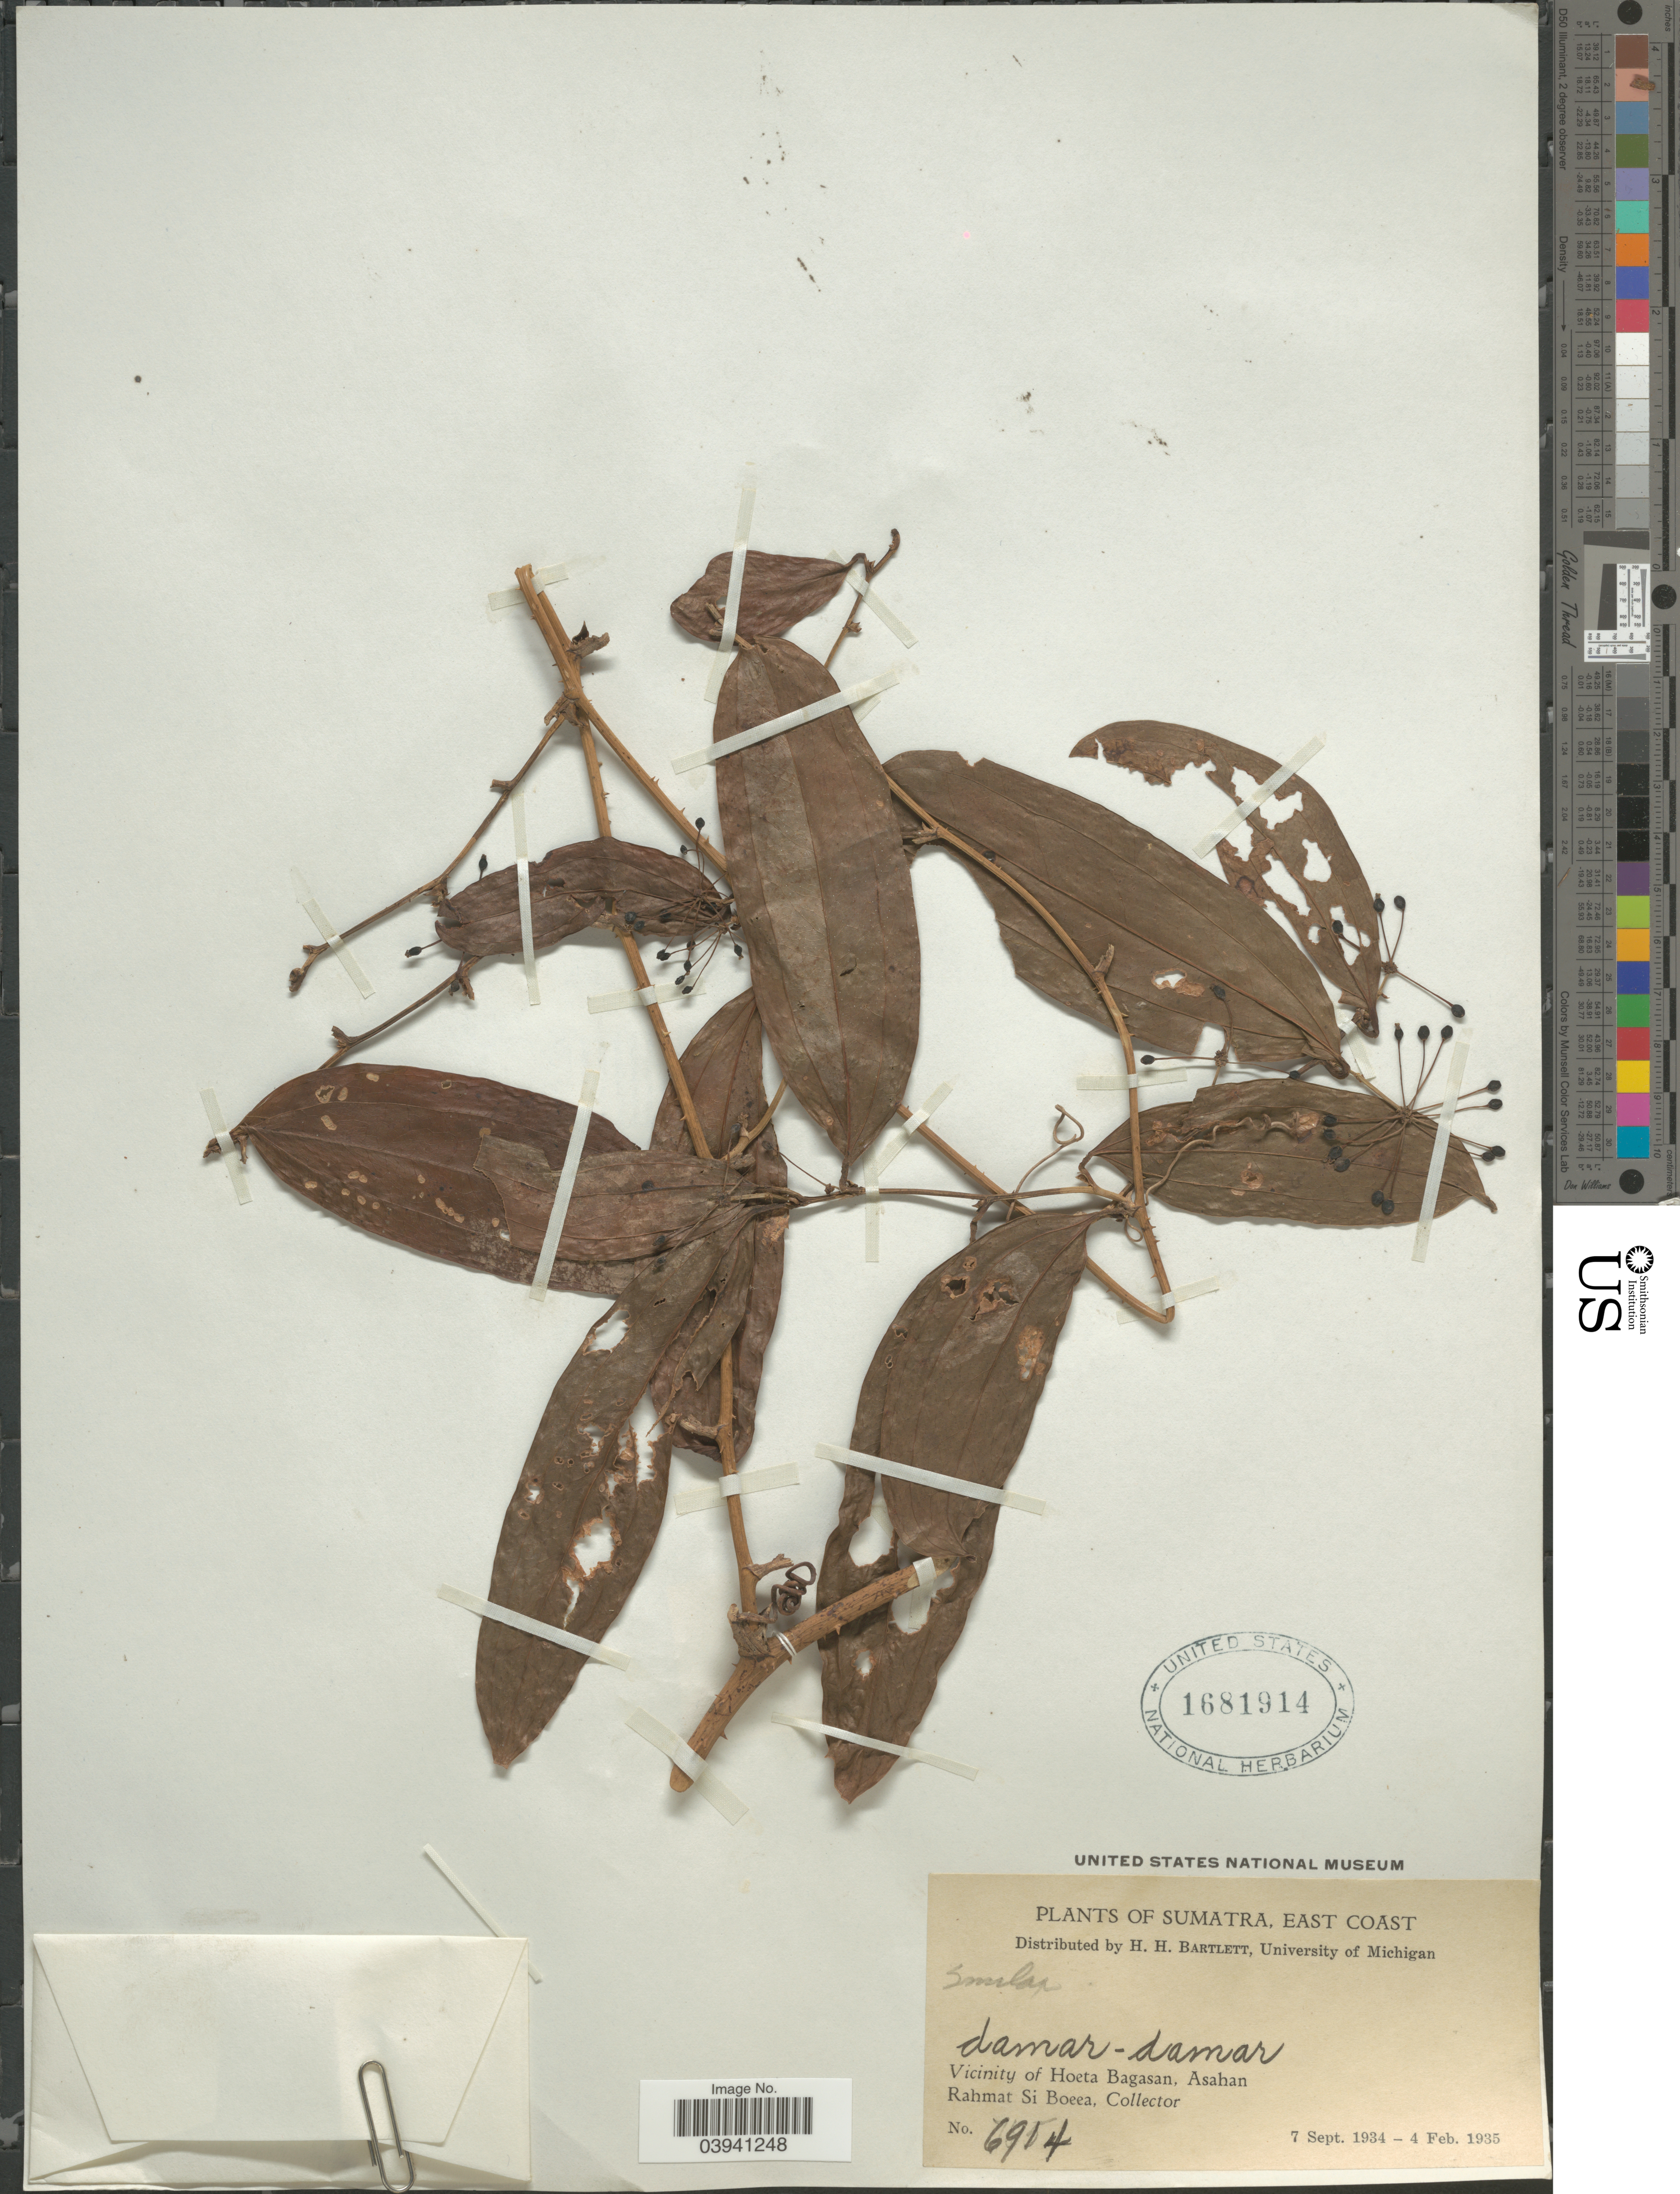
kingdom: Plantae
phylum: Tracheophyta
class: Liliopsida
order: Liliales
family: Smilacaceae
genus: Smilax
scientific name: Smilax sp.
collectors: Rahmat Si Boeea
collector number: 6914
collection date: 1934-09-07/1935-02-04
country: Indonesia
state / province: Sumatra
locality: East Coast. Vicinity of Hoeta Bagasan, Asahan.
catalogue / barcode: US 1681914